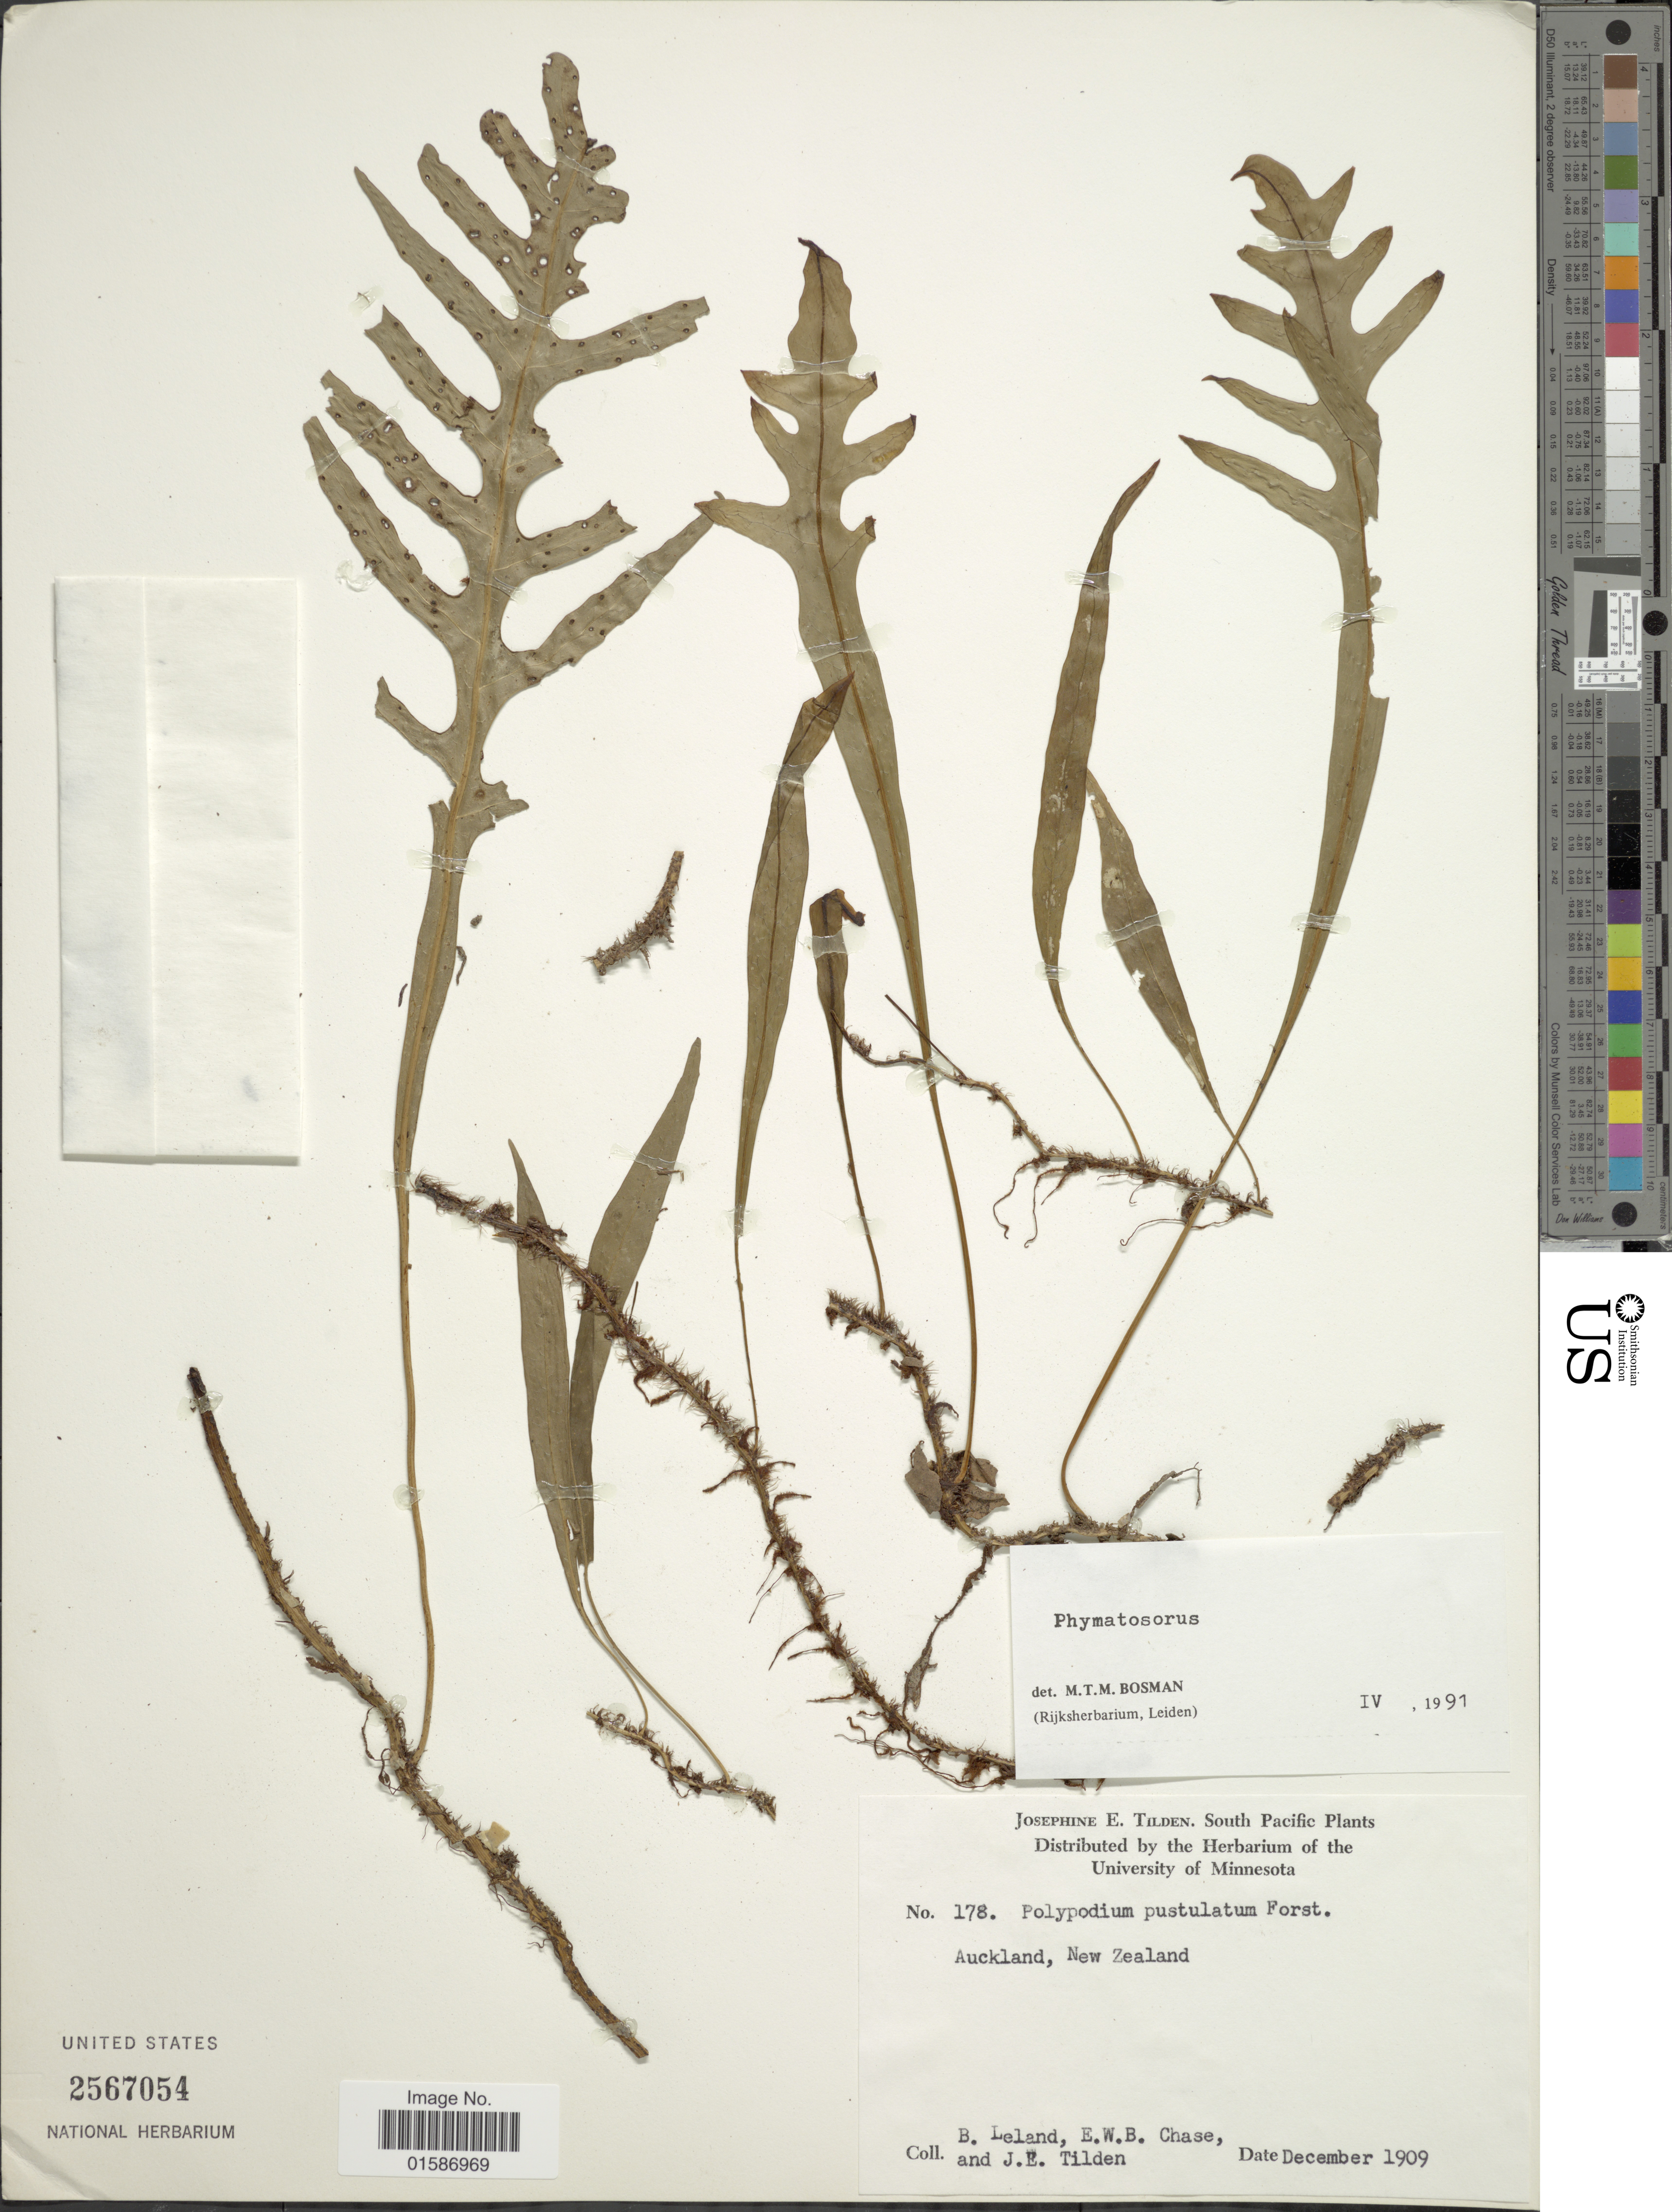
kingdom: Plantae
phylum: Tracheophyta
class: Polypodiopsida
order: Polypodiales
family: Polypodiaceae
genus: Microsorum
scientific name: Microsorum scandens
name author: Tindale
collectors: B. Leland, E. W. Chase & J. E. Tilden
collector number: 178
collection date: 1909-12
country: New Zealand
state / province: Auckland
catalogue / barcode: US 2567054